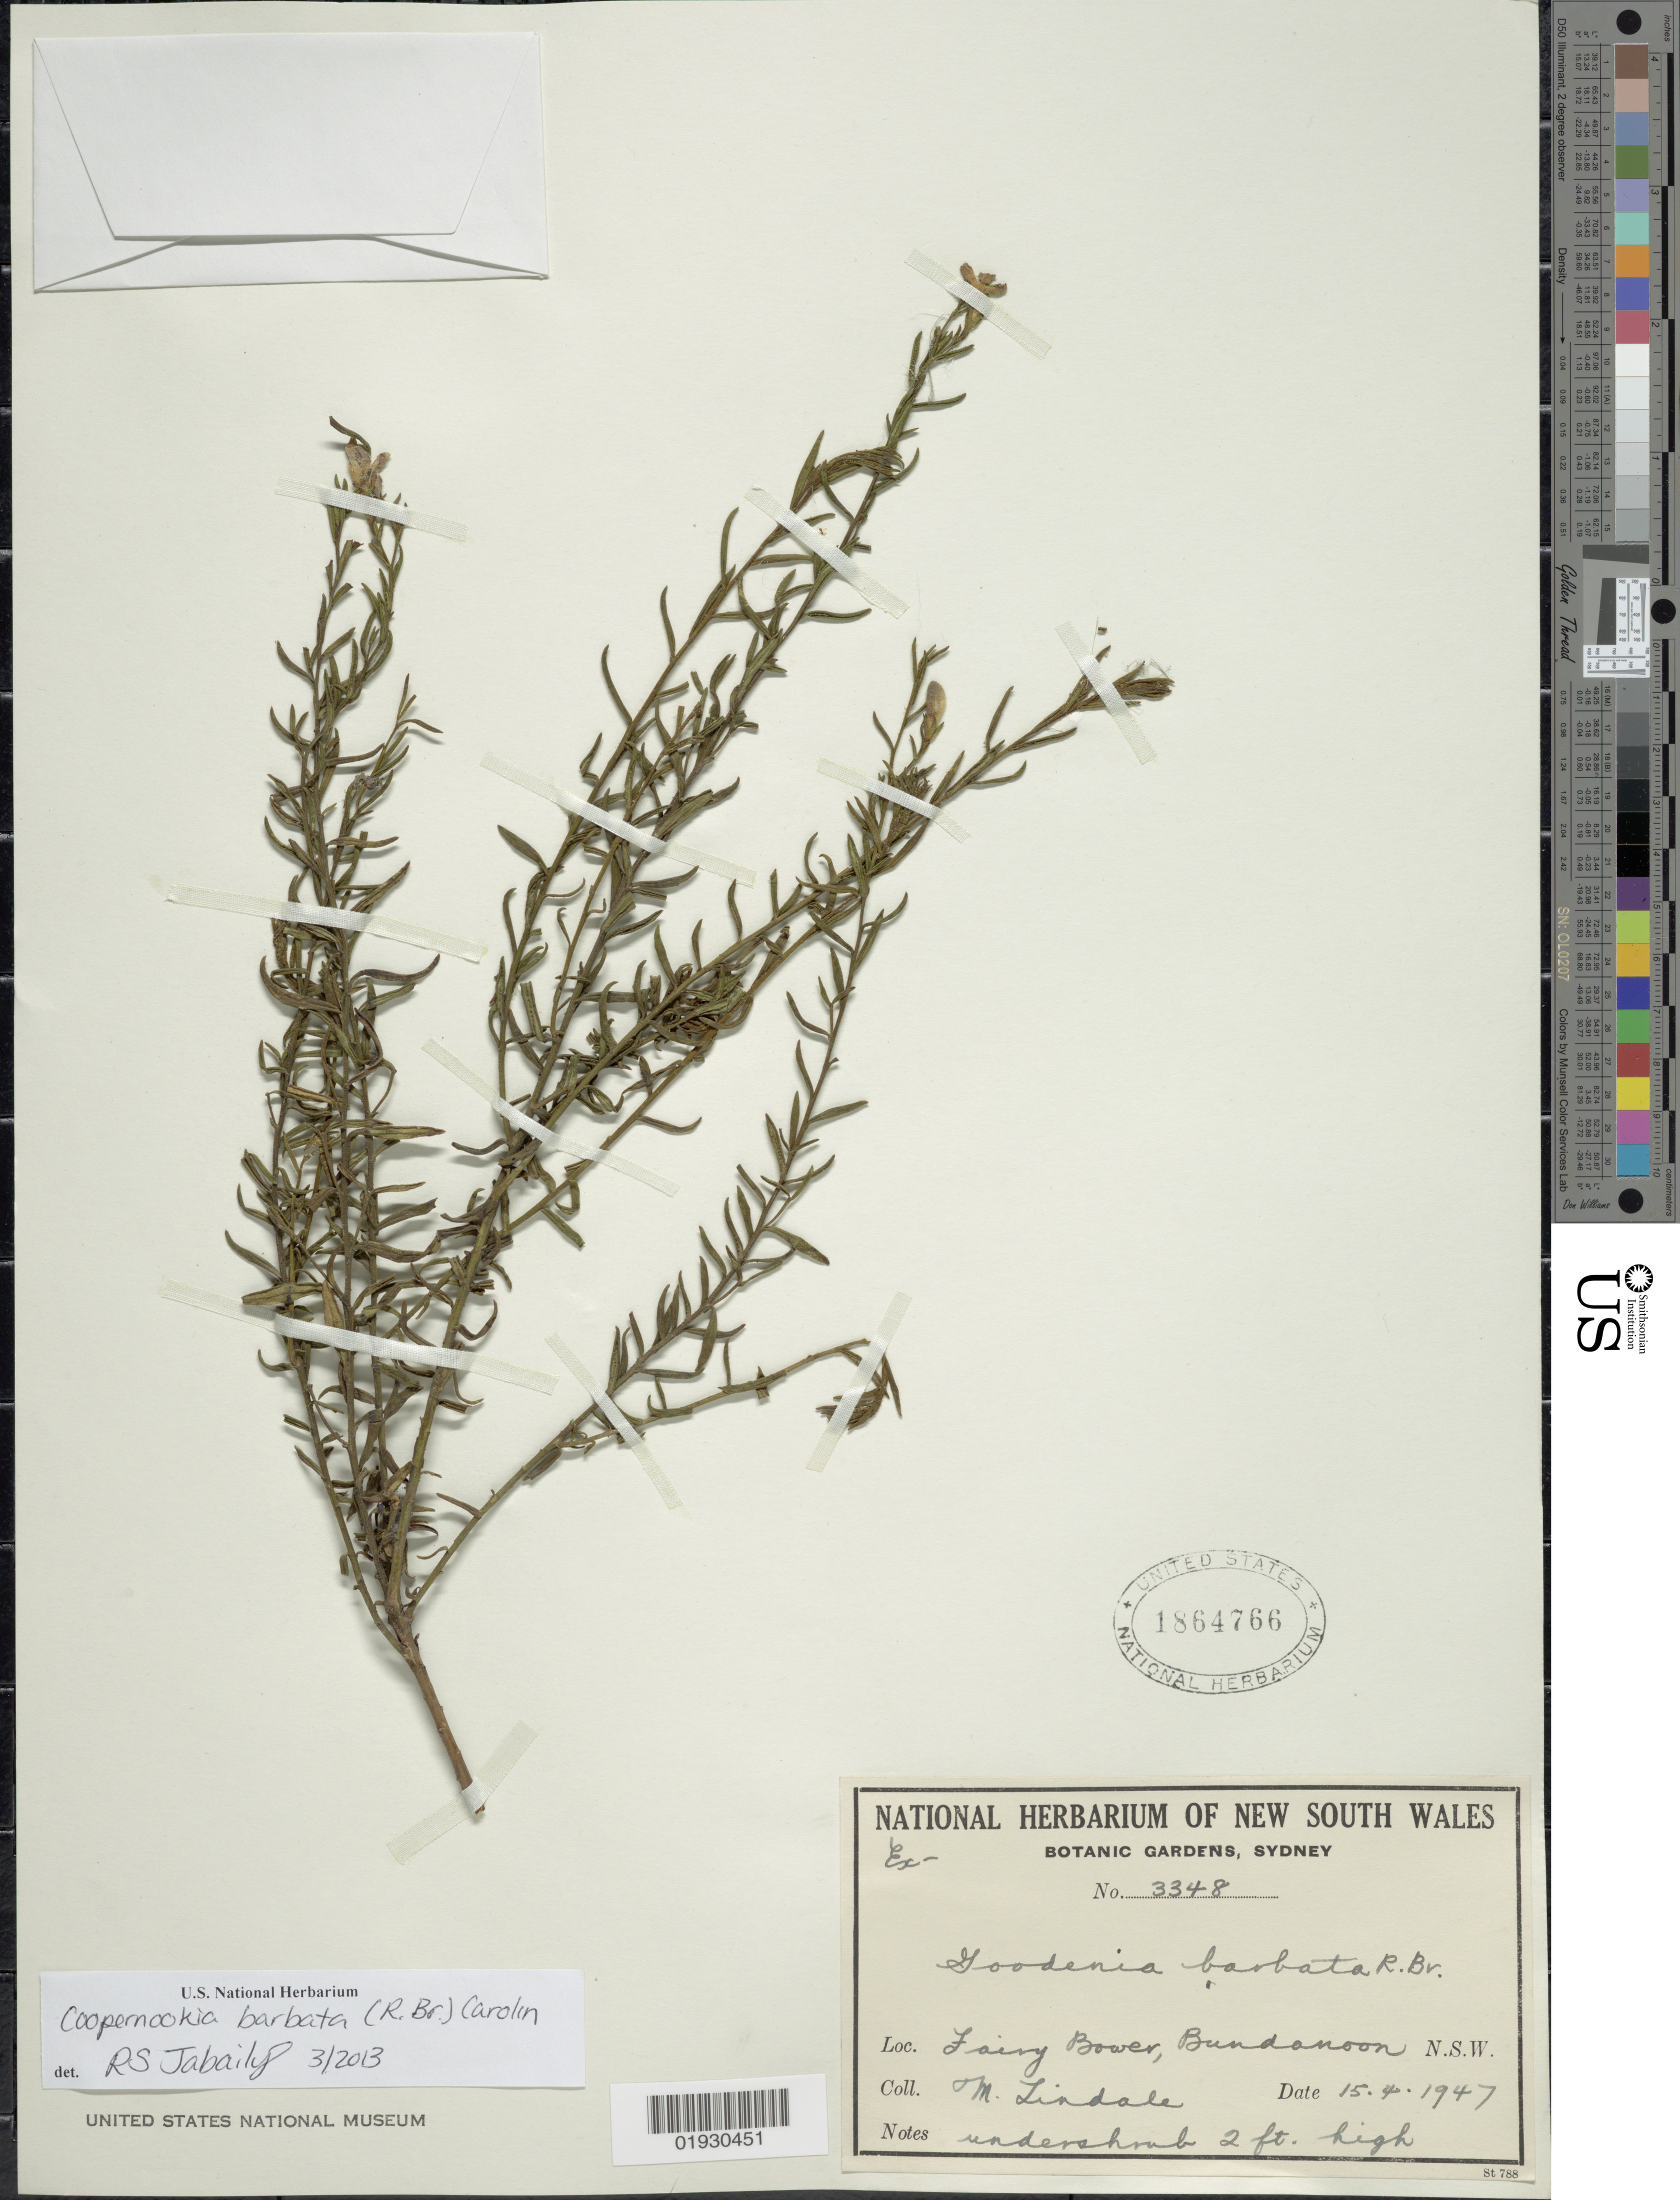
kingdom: Plantae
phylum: Tracheophyta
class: Magnoliopsida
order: Asterales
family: Goodeniaceae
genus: Coopernookia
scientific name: Coopernookia barbata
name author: (R. Br.) Carolin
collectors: M. D. Tindale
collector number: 3348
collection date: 1947-04-15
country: Australia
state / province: New South Wales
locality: Fairy Bower, Bundanoon. N.S.W.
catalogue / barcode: US 1864766